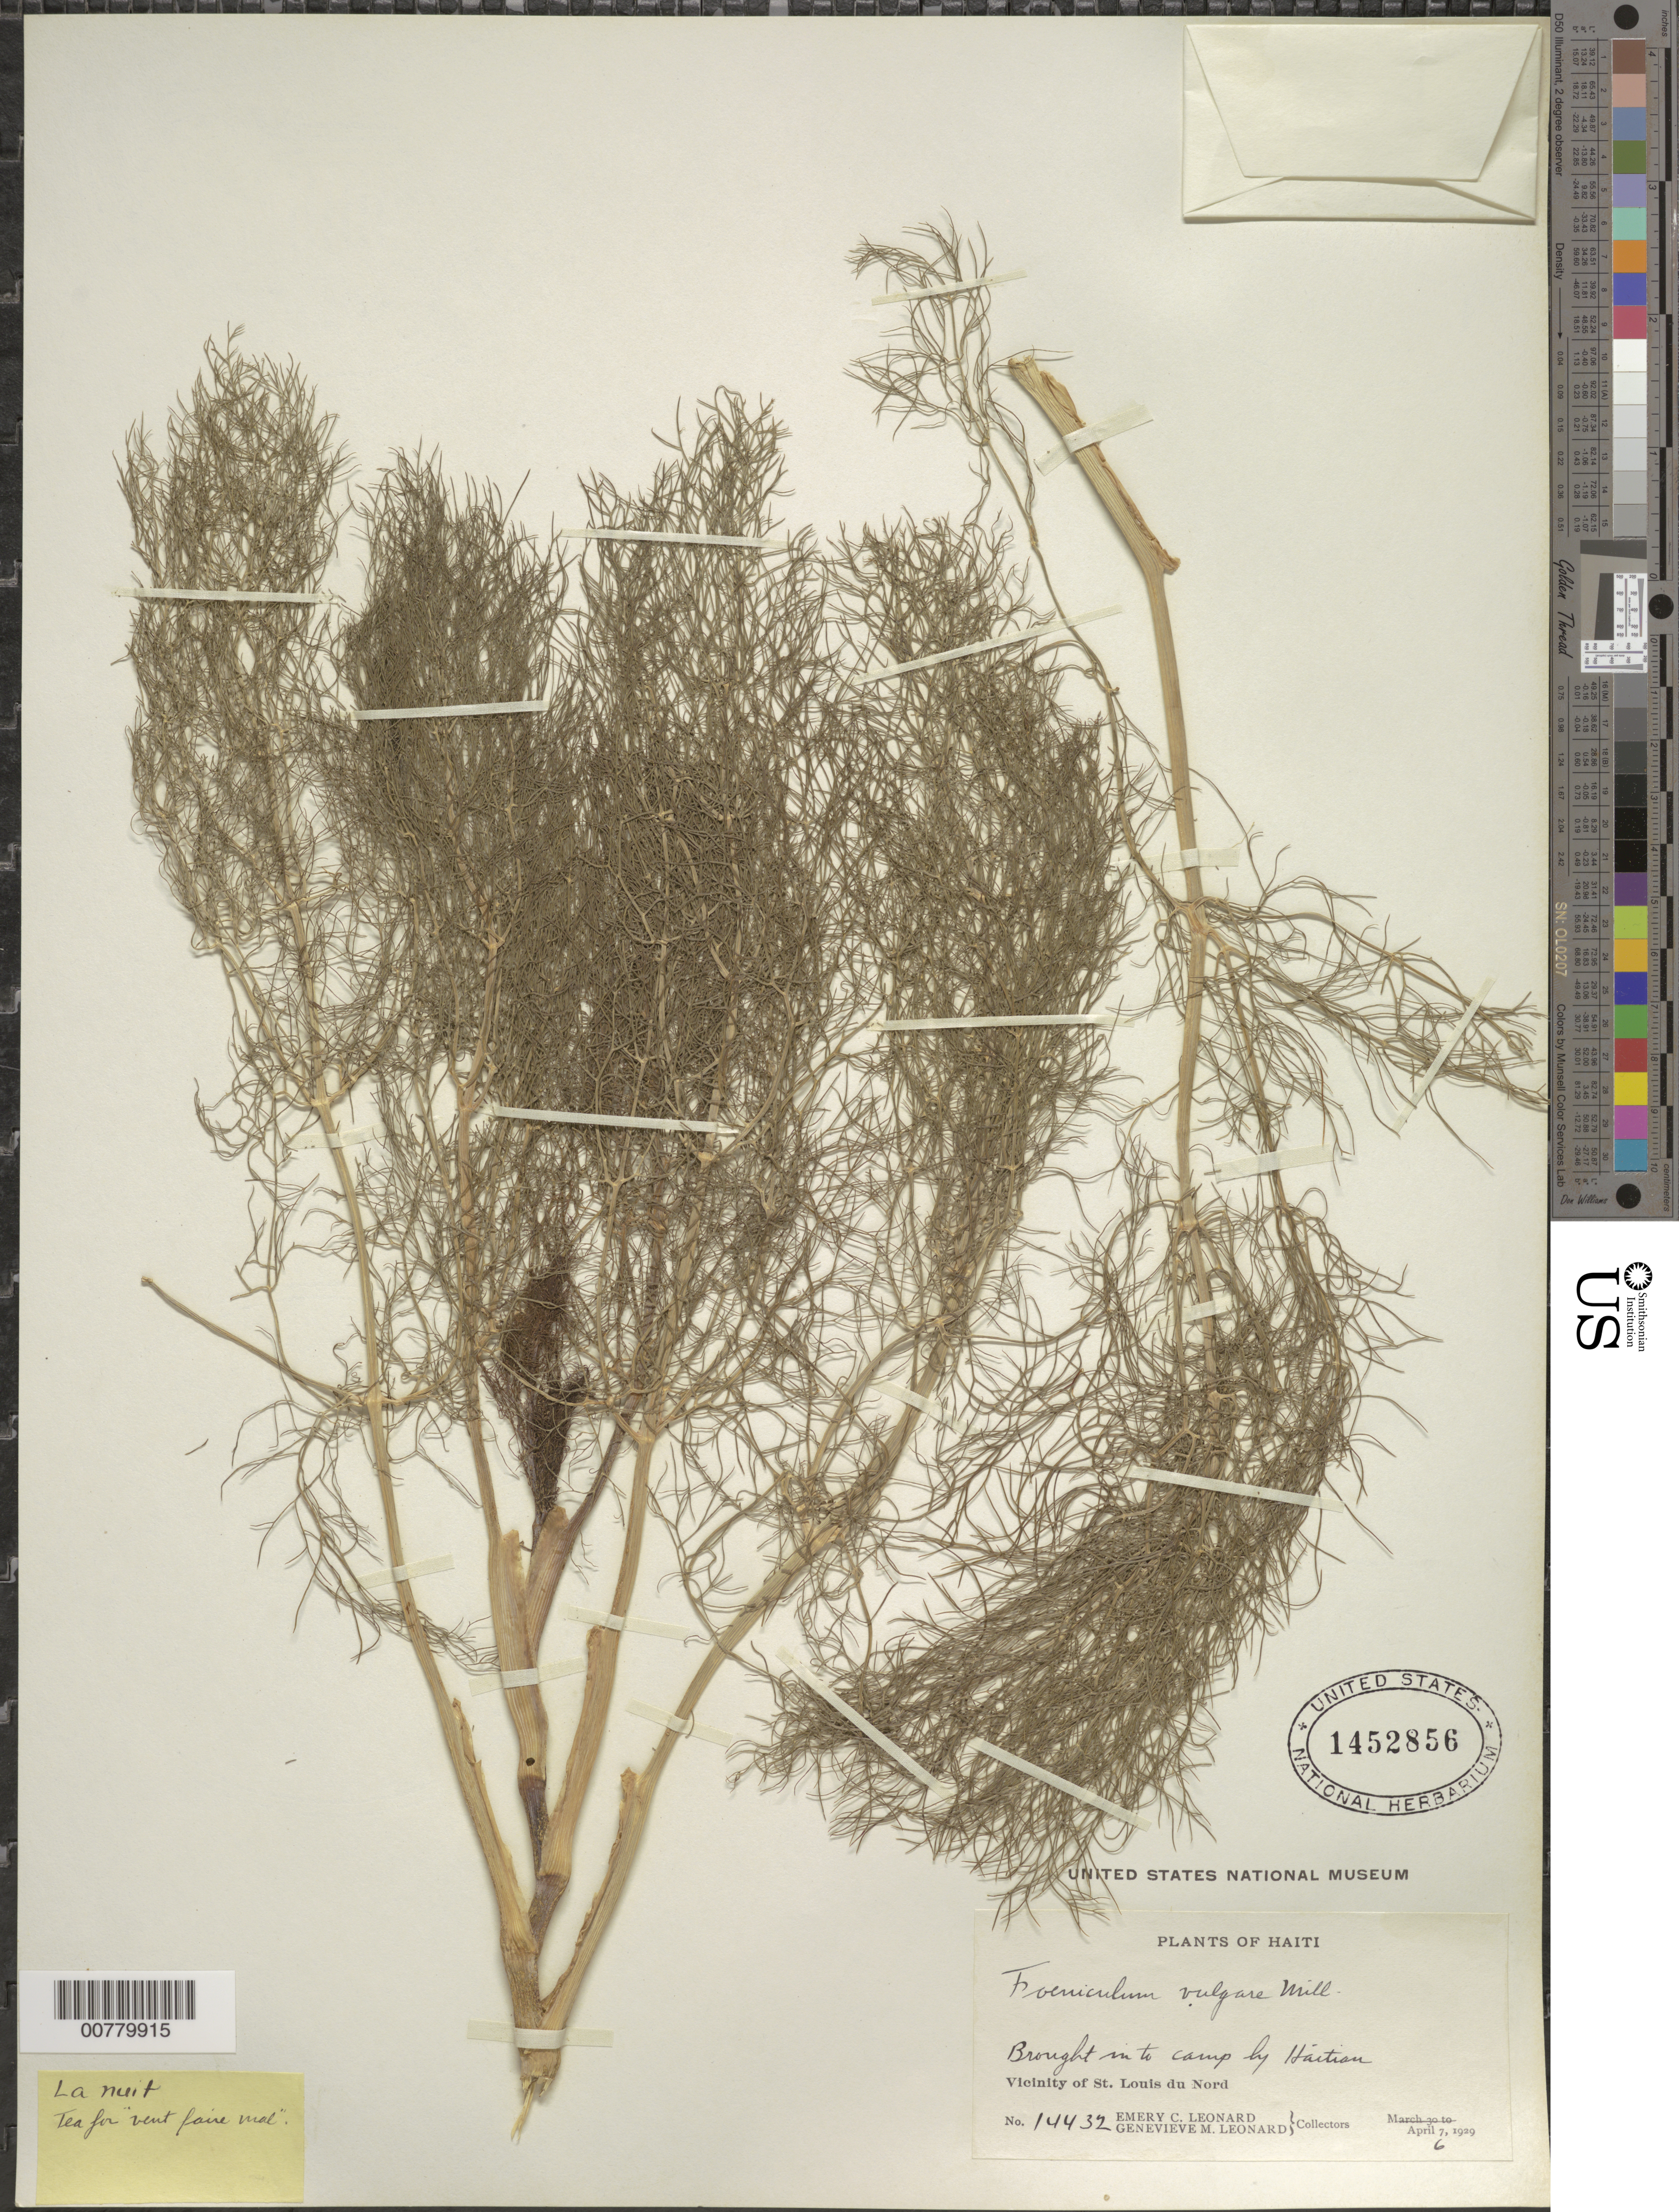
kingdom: Plantae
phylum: Tracheophyta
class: Magnoliopsida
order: Apiales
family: Apiaceae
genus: Foeniculum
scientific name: Foeniculum vulgare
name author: Mill.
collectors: E. C. Leonard & G. M. Leonard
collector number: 14432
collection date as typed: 06 Apr 1929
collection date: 1929-04-06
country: Haiti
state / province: Nord-Ouest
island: Hispaniola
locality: Vicinity of St. Louis du Nord.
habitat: Brought in to camp by Haitian.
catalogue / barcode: US 1452856